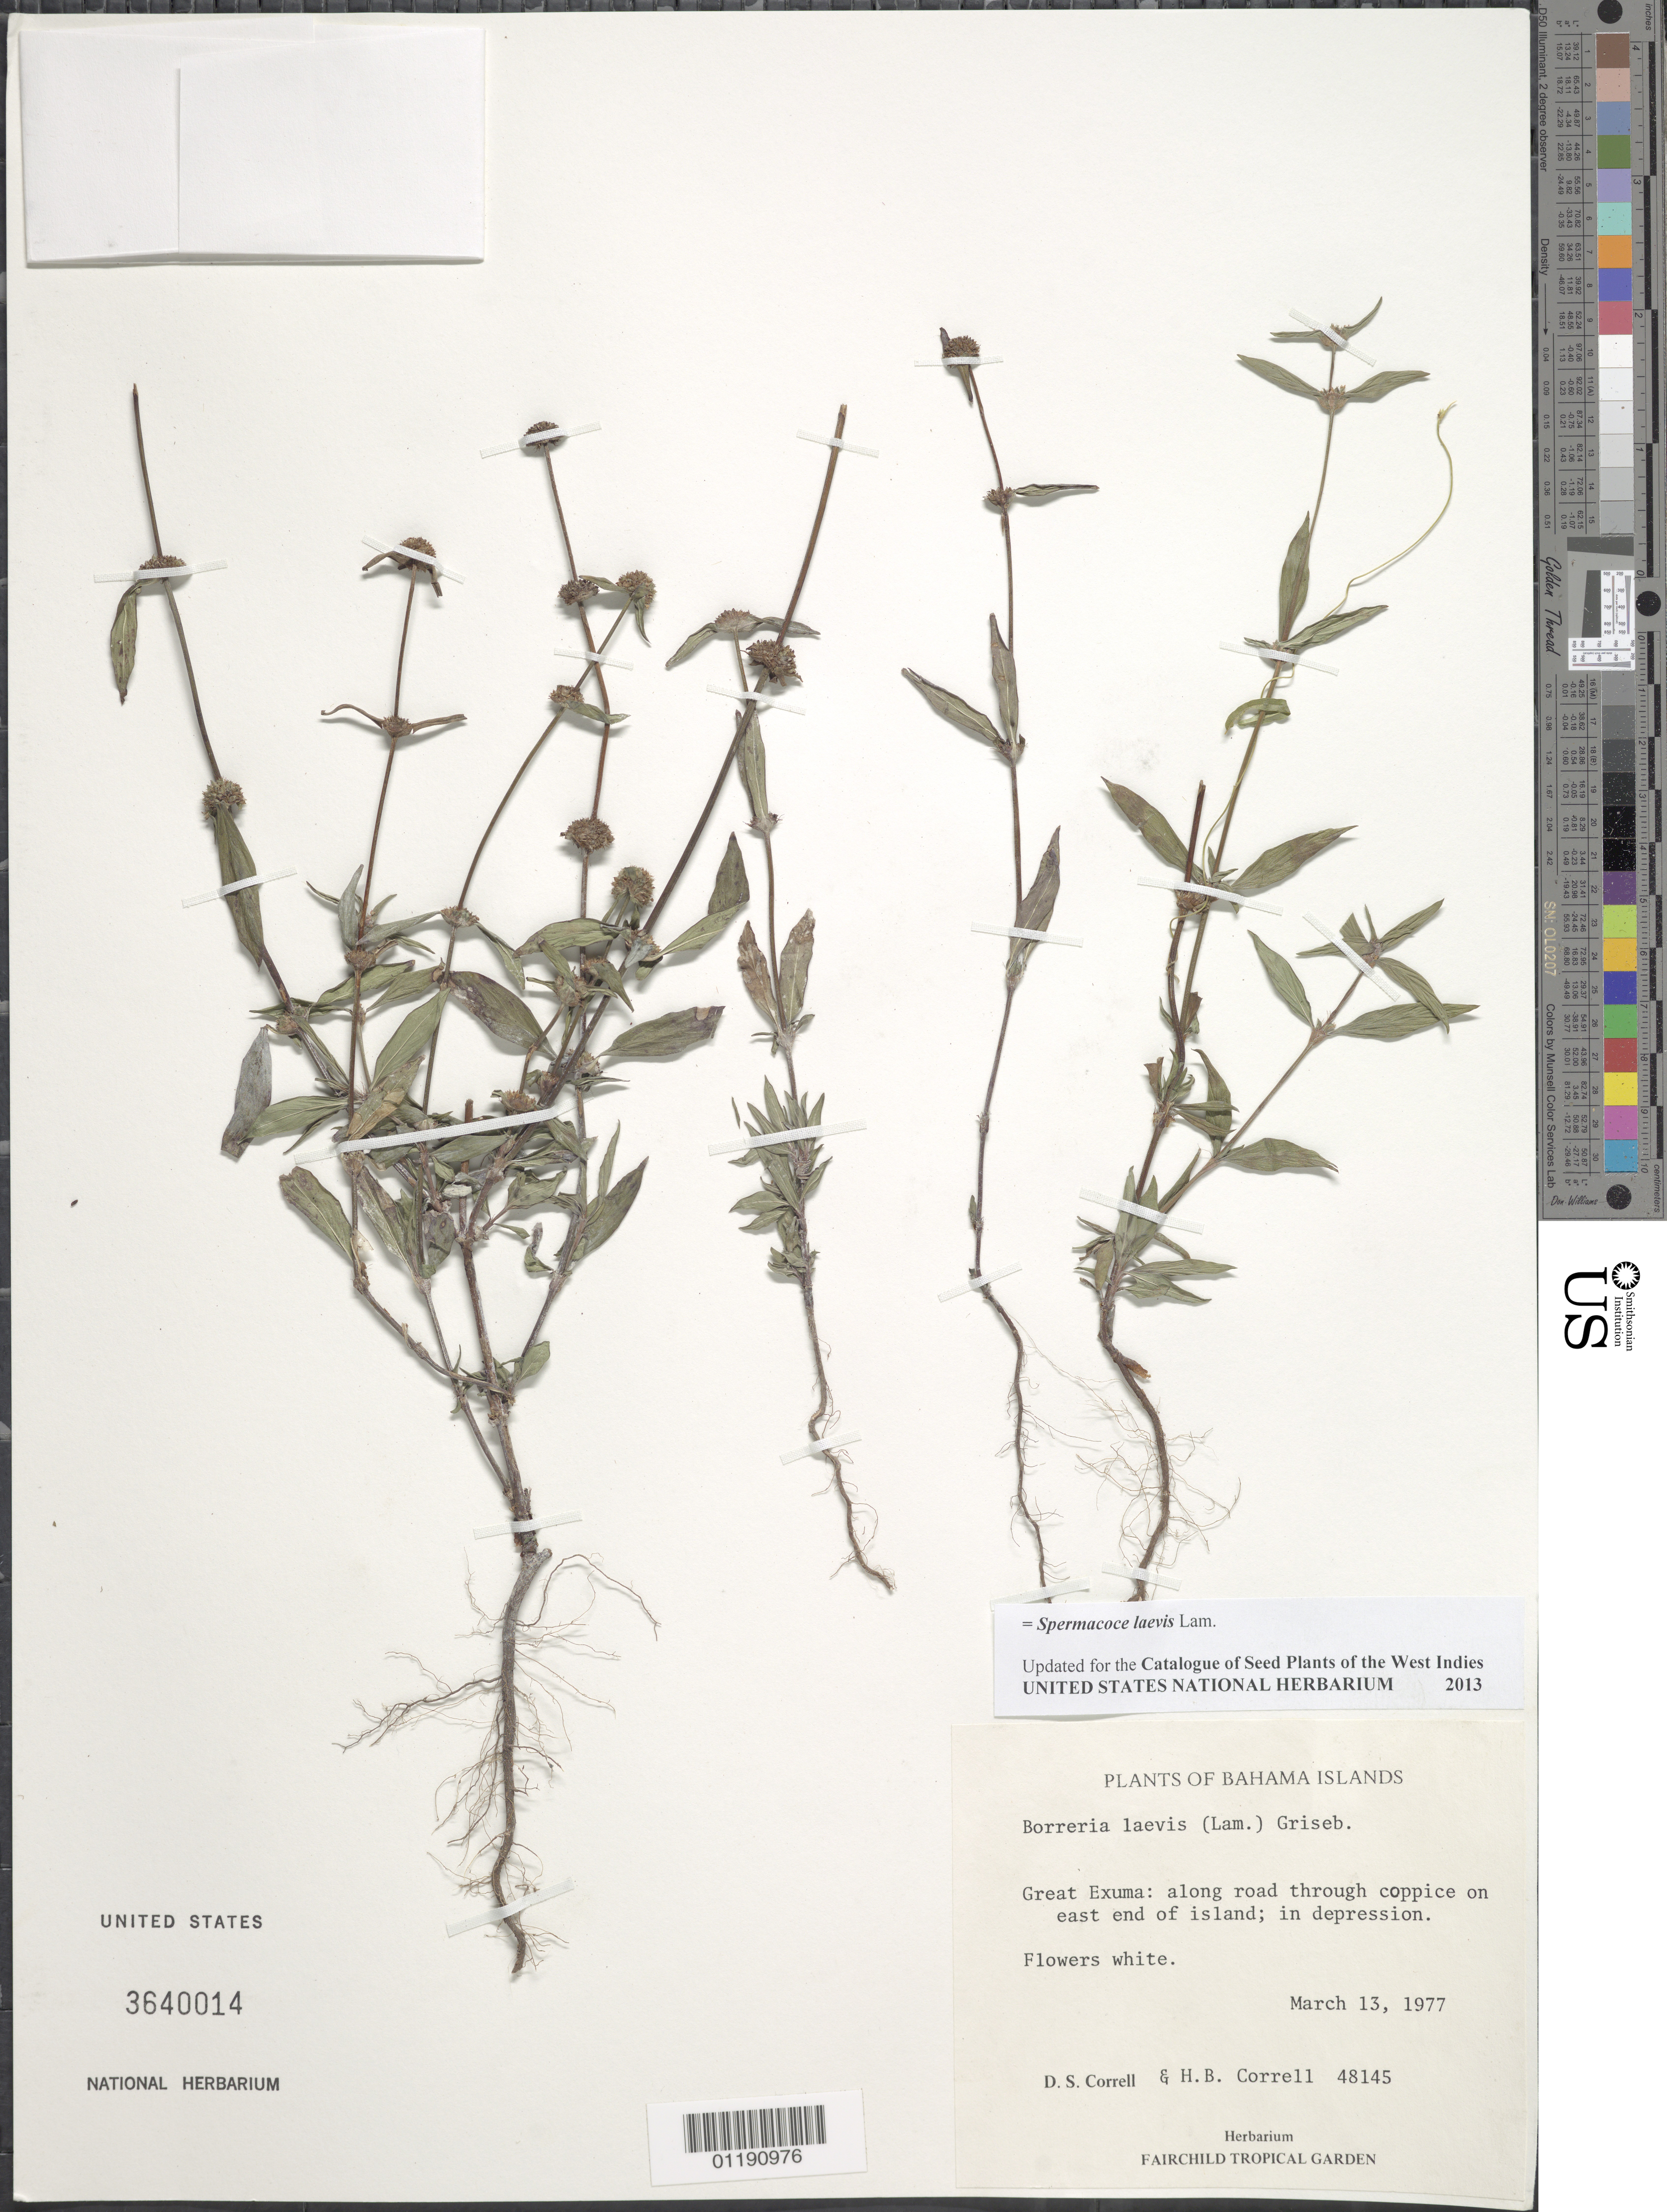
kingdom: Plantae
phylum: Tracheophyta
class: Magnoliopsida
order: Gentianales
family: Rubiaceae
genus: Spermacoce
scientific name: Spermacoce laevis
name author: Lam.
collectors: D. S. Correll & H. Correll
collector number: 48145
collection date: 1977-03-13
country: Bahamas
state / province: Great Exuma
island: Great Exuma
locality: Great Exuma: along road through coppice on E end of island; in depression.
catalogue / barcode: US 3640014